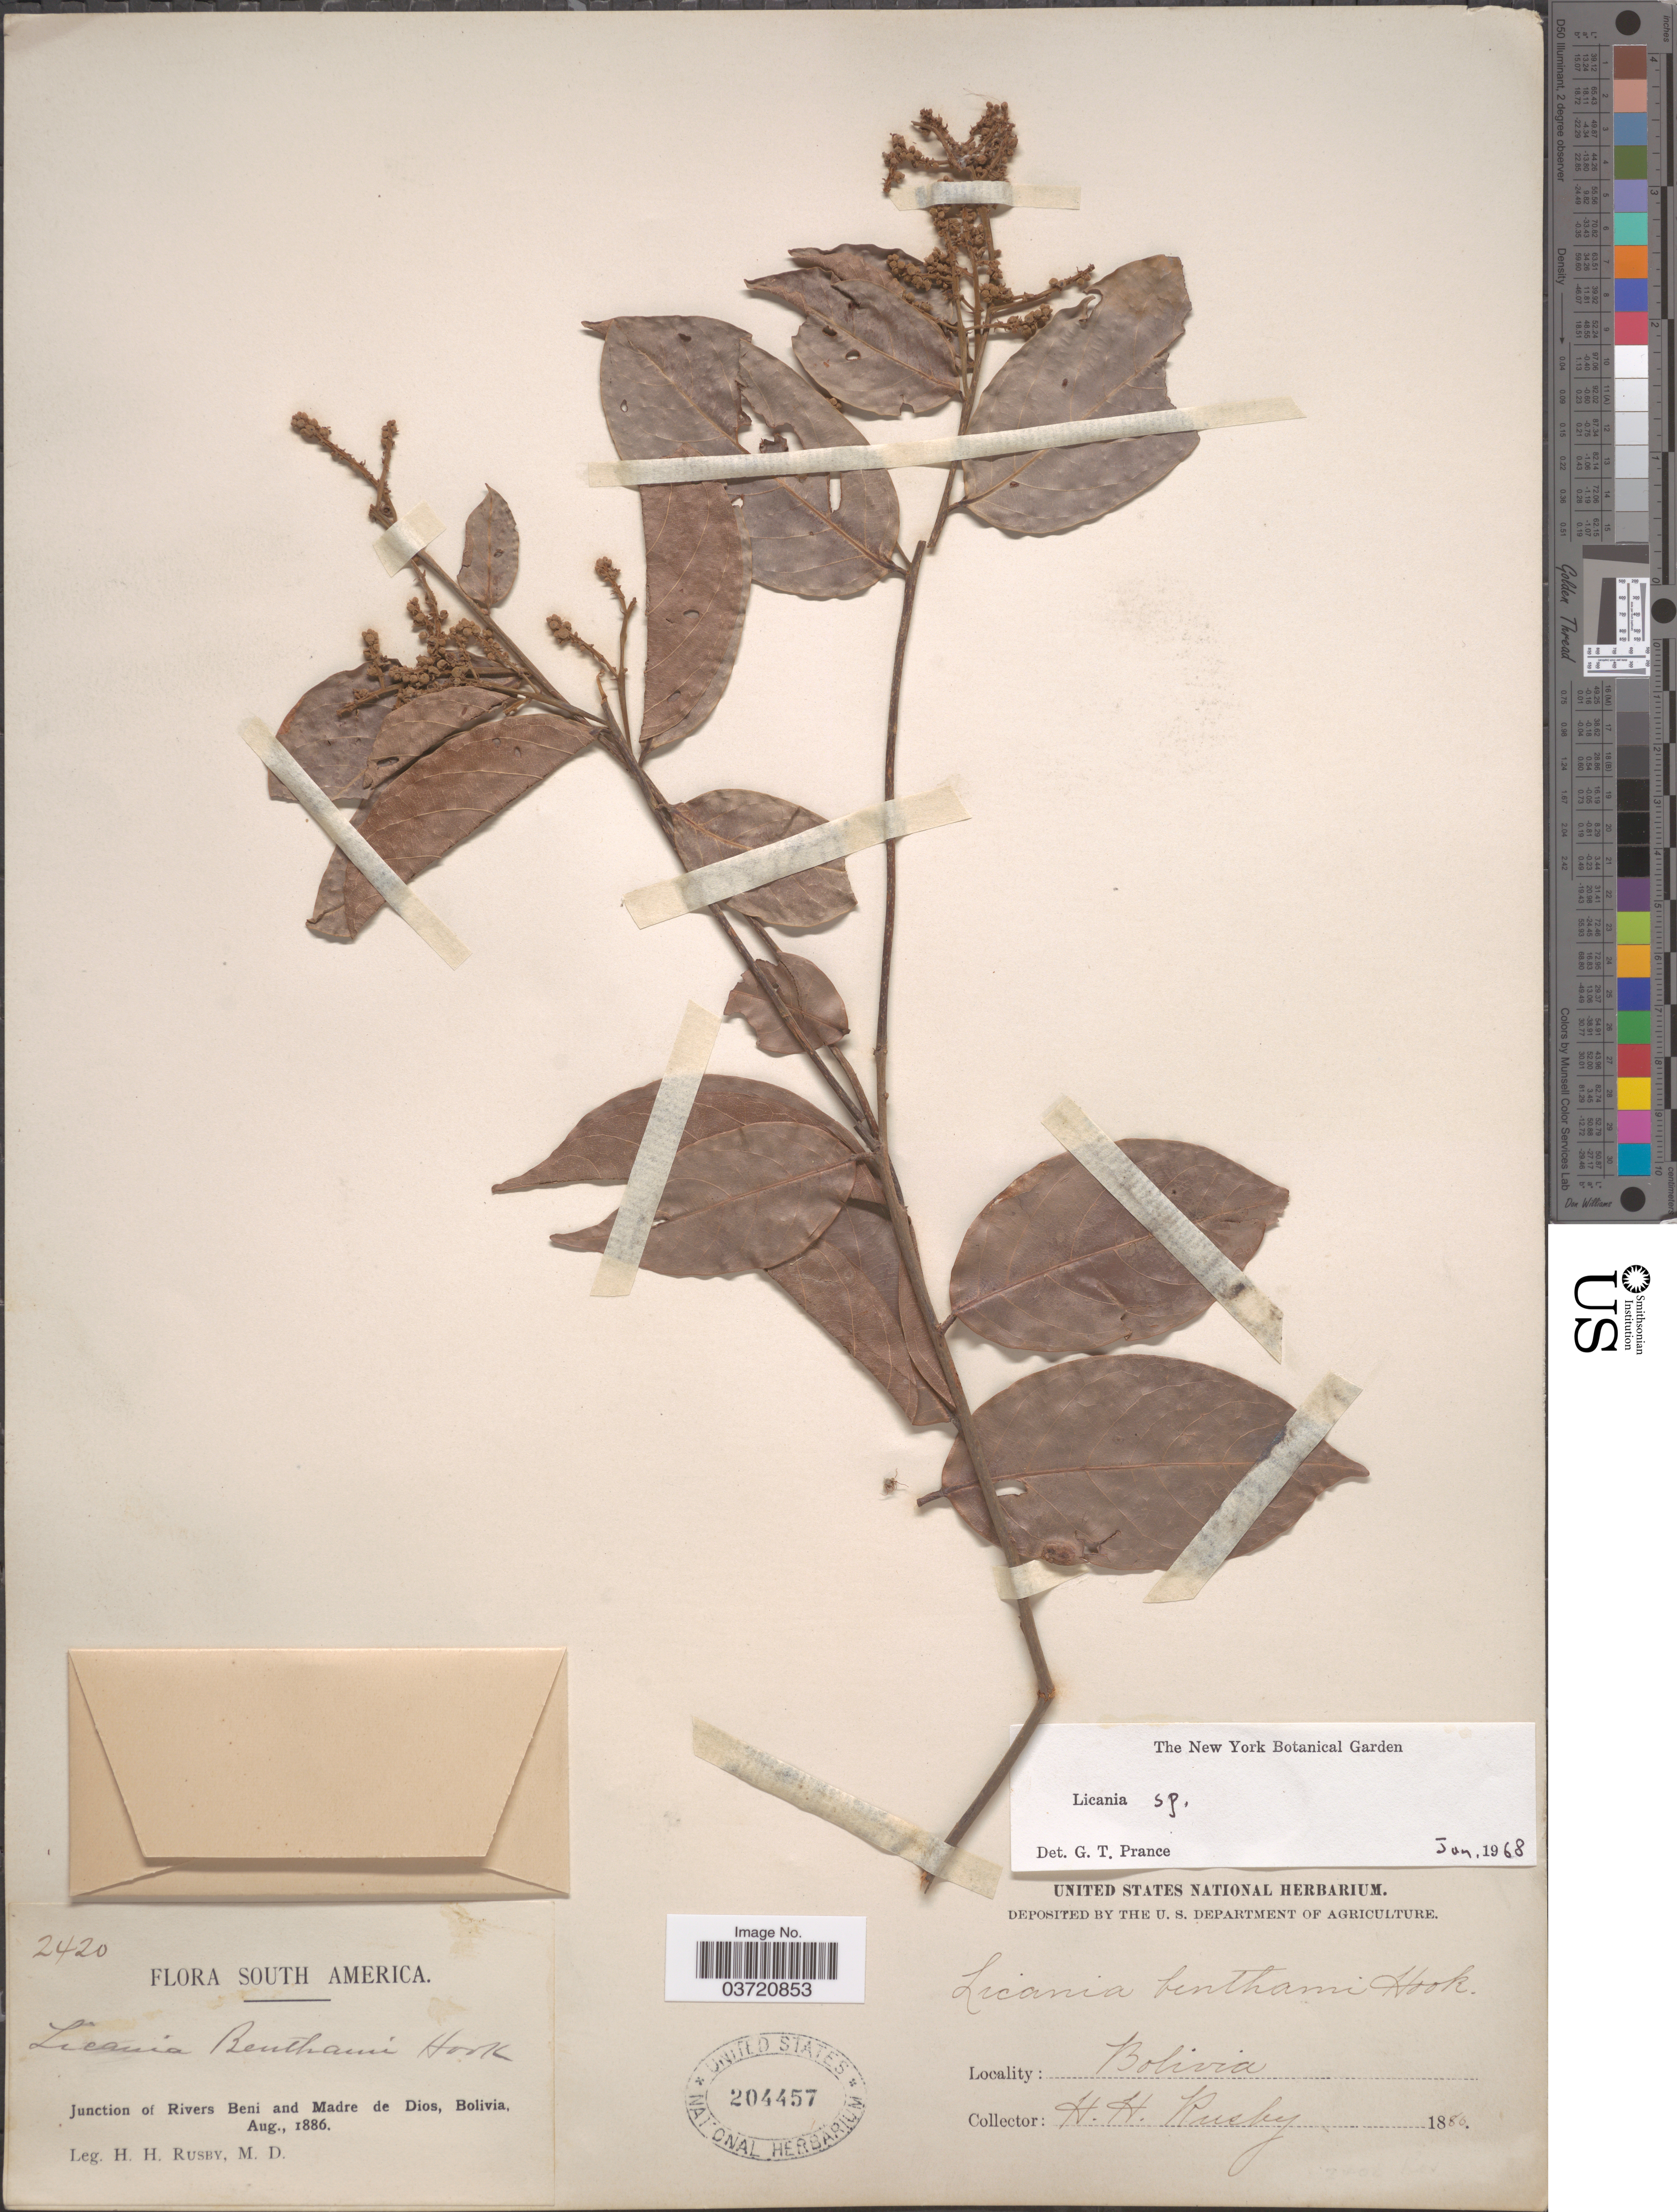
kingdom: Plantae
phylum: Tracheophyta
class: Magnoliopsida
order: Malpighiales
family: Chrysobalanaceae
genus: Licania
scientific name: Licania sp.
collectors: H. H. Rusby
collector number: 2420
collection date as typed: Aug. 1886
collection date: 1886-08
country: Bolivia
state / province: Beni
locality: Junction of Rivers Beni and Madre de Dios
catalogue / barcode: US 204457